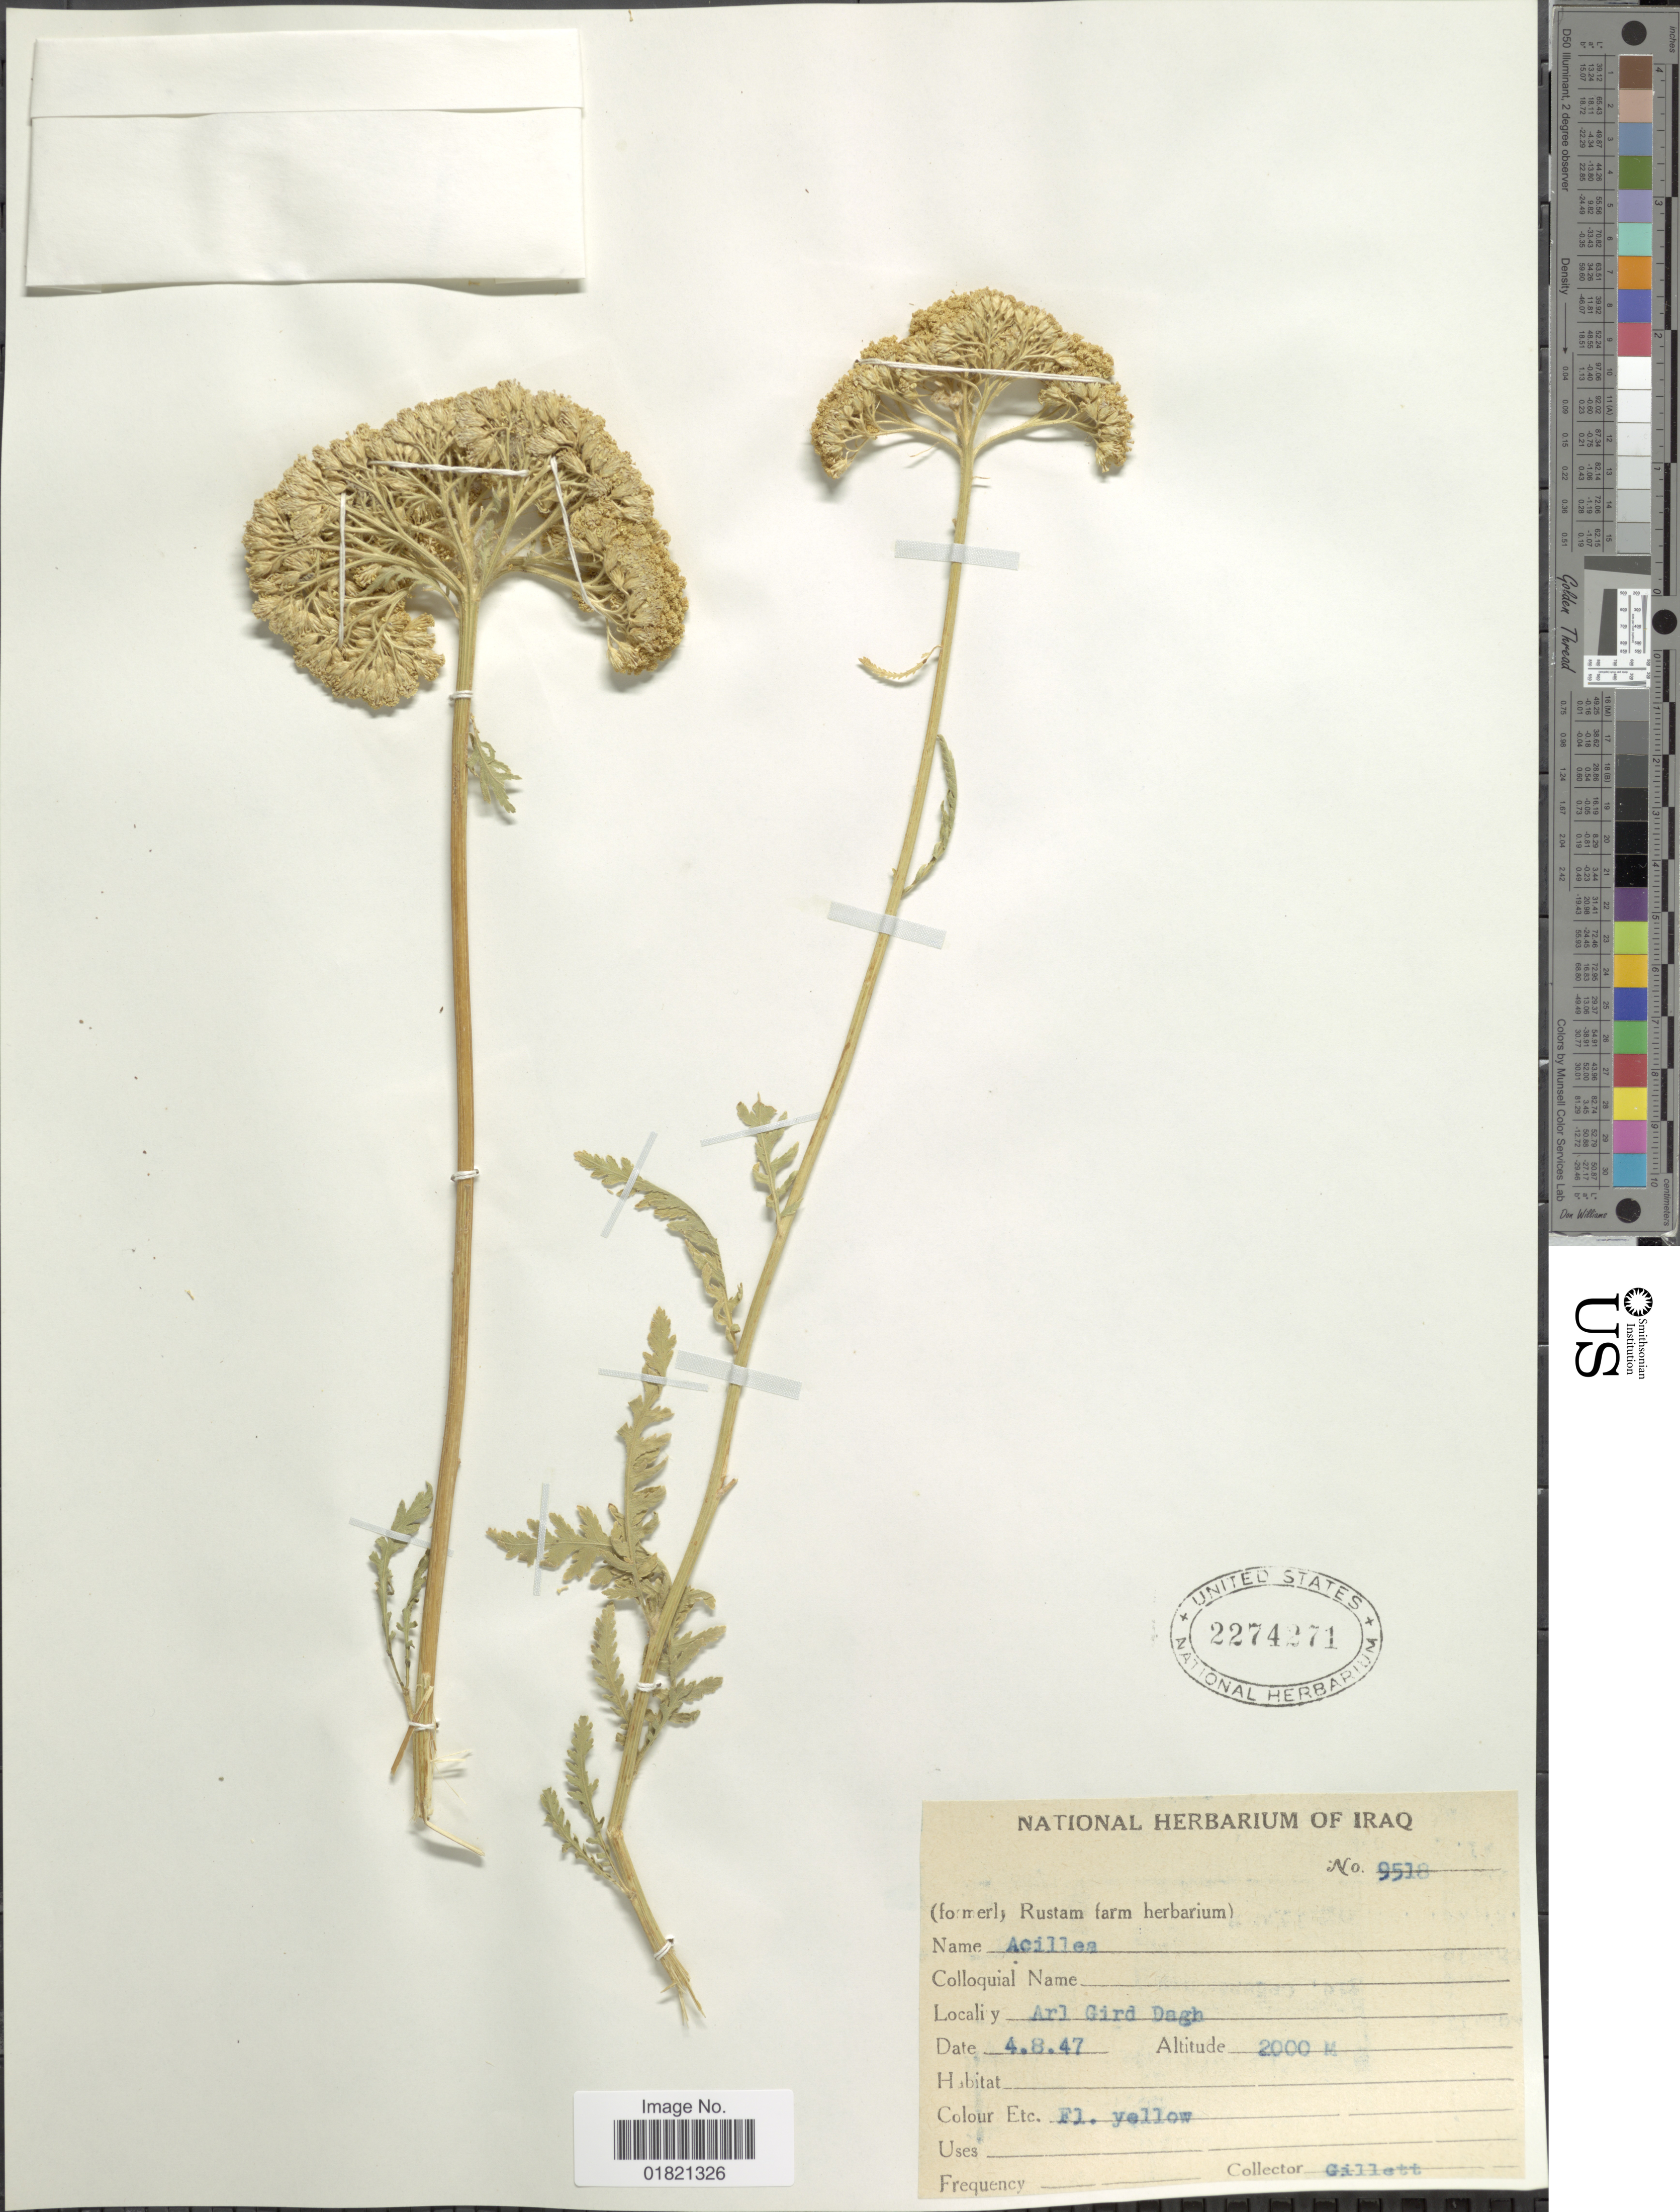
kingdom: Plantae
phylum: Tracheophyta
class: Magnoliopsida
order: Asterales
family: Asteraceae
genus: Achillea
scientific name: Achillea sp.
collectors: Gillett, --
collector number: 9518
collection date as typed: Transcribed d/m/y: 4/8/47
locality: Arl Gird Dagh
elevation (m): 2000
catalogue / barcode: US 2274271